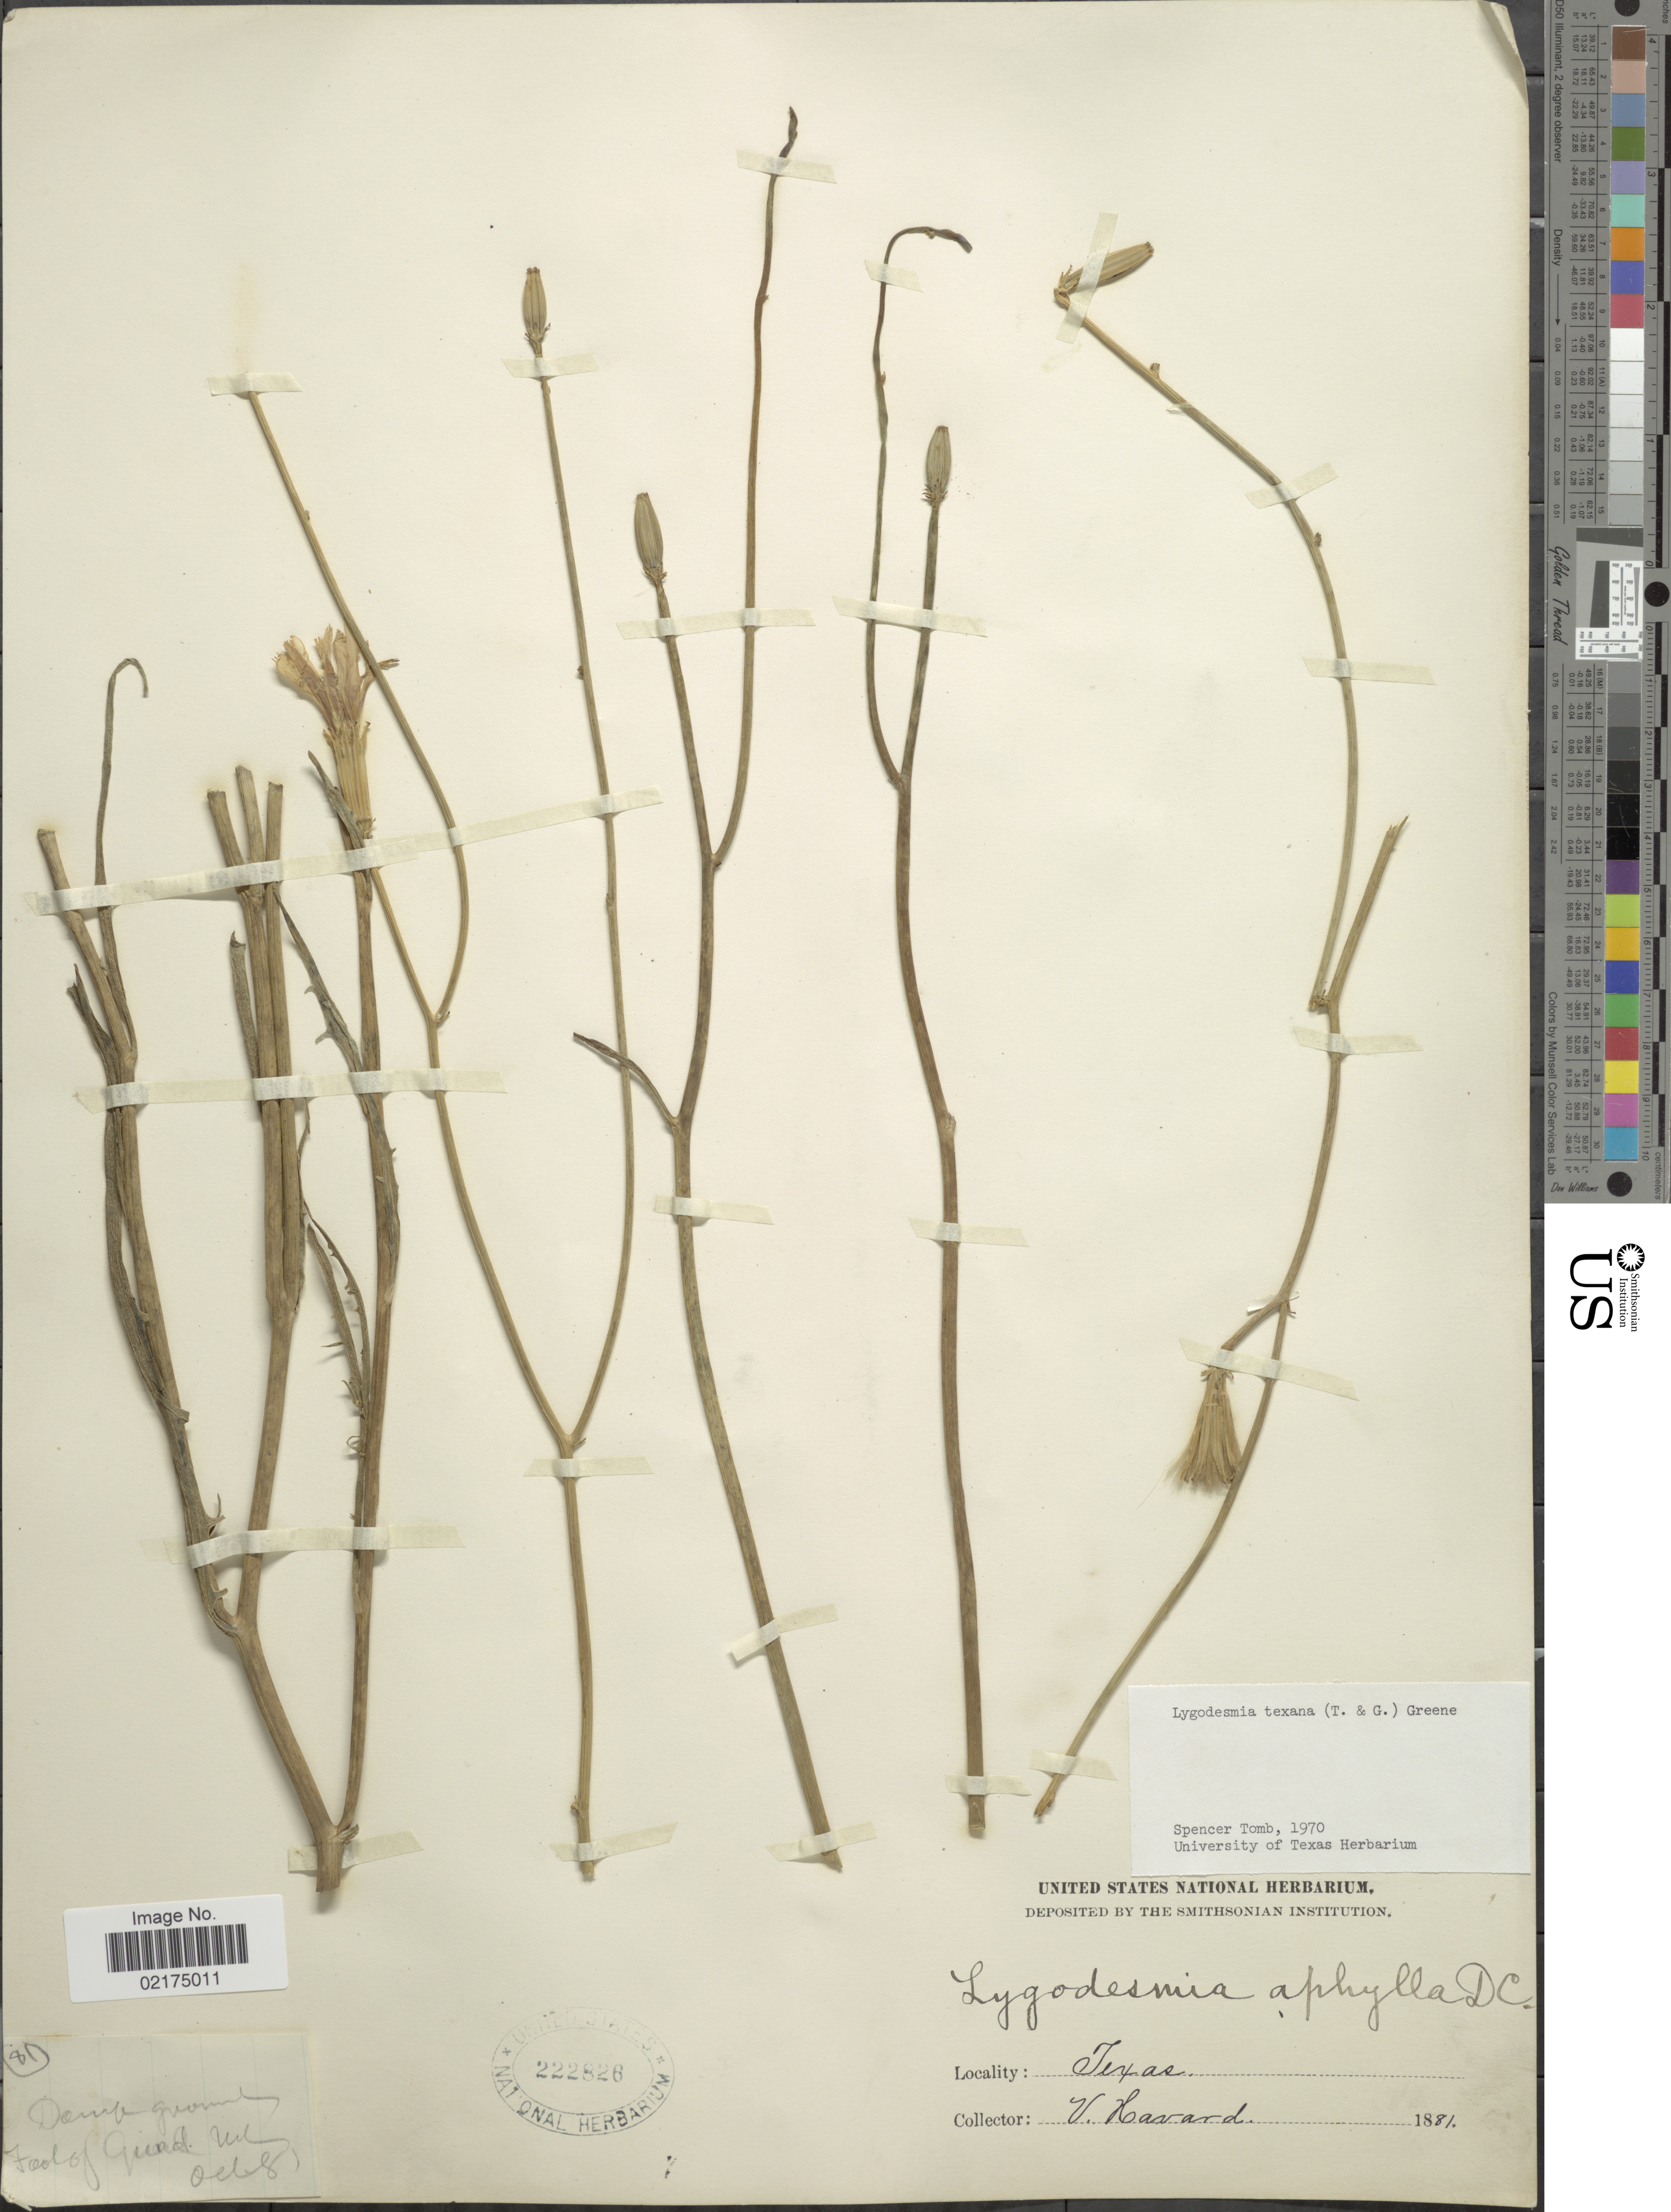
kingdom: Plantae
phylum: Tracheophyta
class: Magnoliopsida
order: Asterales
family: Asteraceae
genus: Lygodesmia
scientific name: Lygodesmia texana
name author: (Torr. & A. Gray) Greene ex Small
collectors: V. Havard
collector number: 81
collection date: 1881-10-08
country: United States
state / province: Texas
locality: Foot of Quad Mt.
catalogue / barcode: US 222826